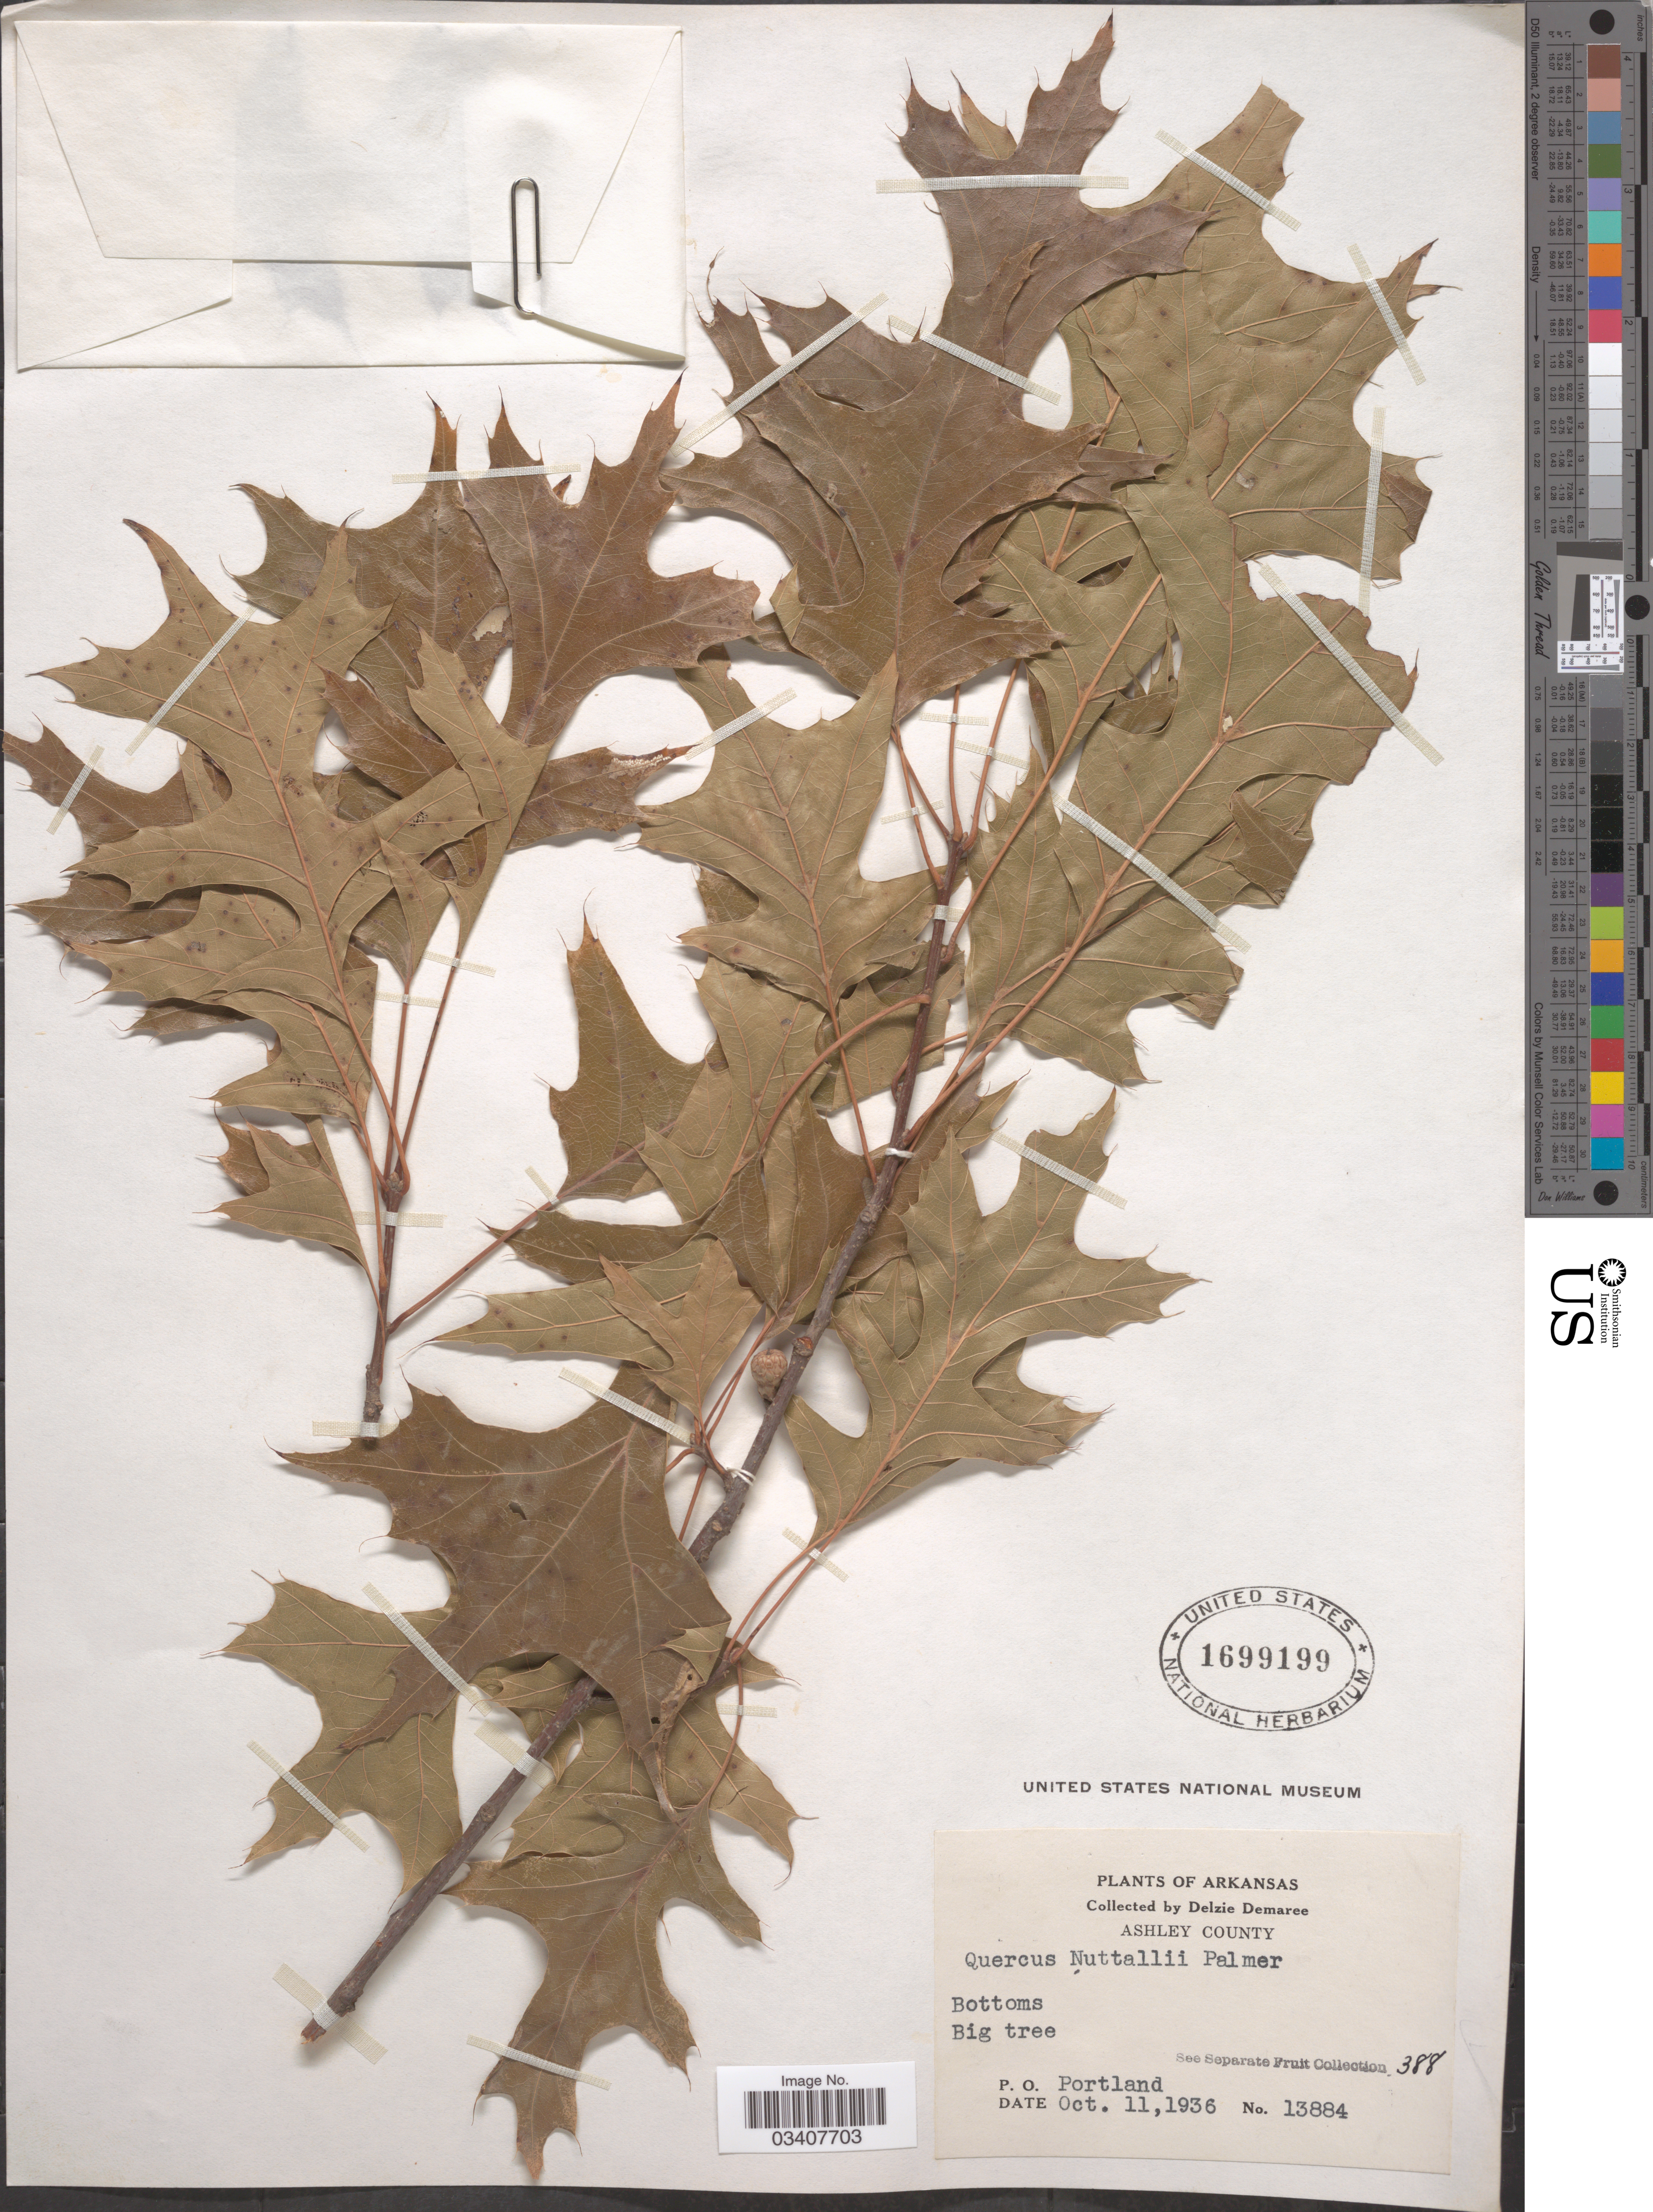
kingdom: Plantae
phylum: Tracheophyta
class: Magnoliopsida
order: Fagales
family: Fagaceae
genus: Quercus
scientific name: Quercus nuttallii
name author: E.J. Palmer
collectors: D. Demaree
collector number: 13884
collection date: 1936-10-11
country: United States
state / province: Arkansas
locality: Ashley County. Bottoms. Big tree. P.O. Portland.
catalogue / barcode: US 1699199